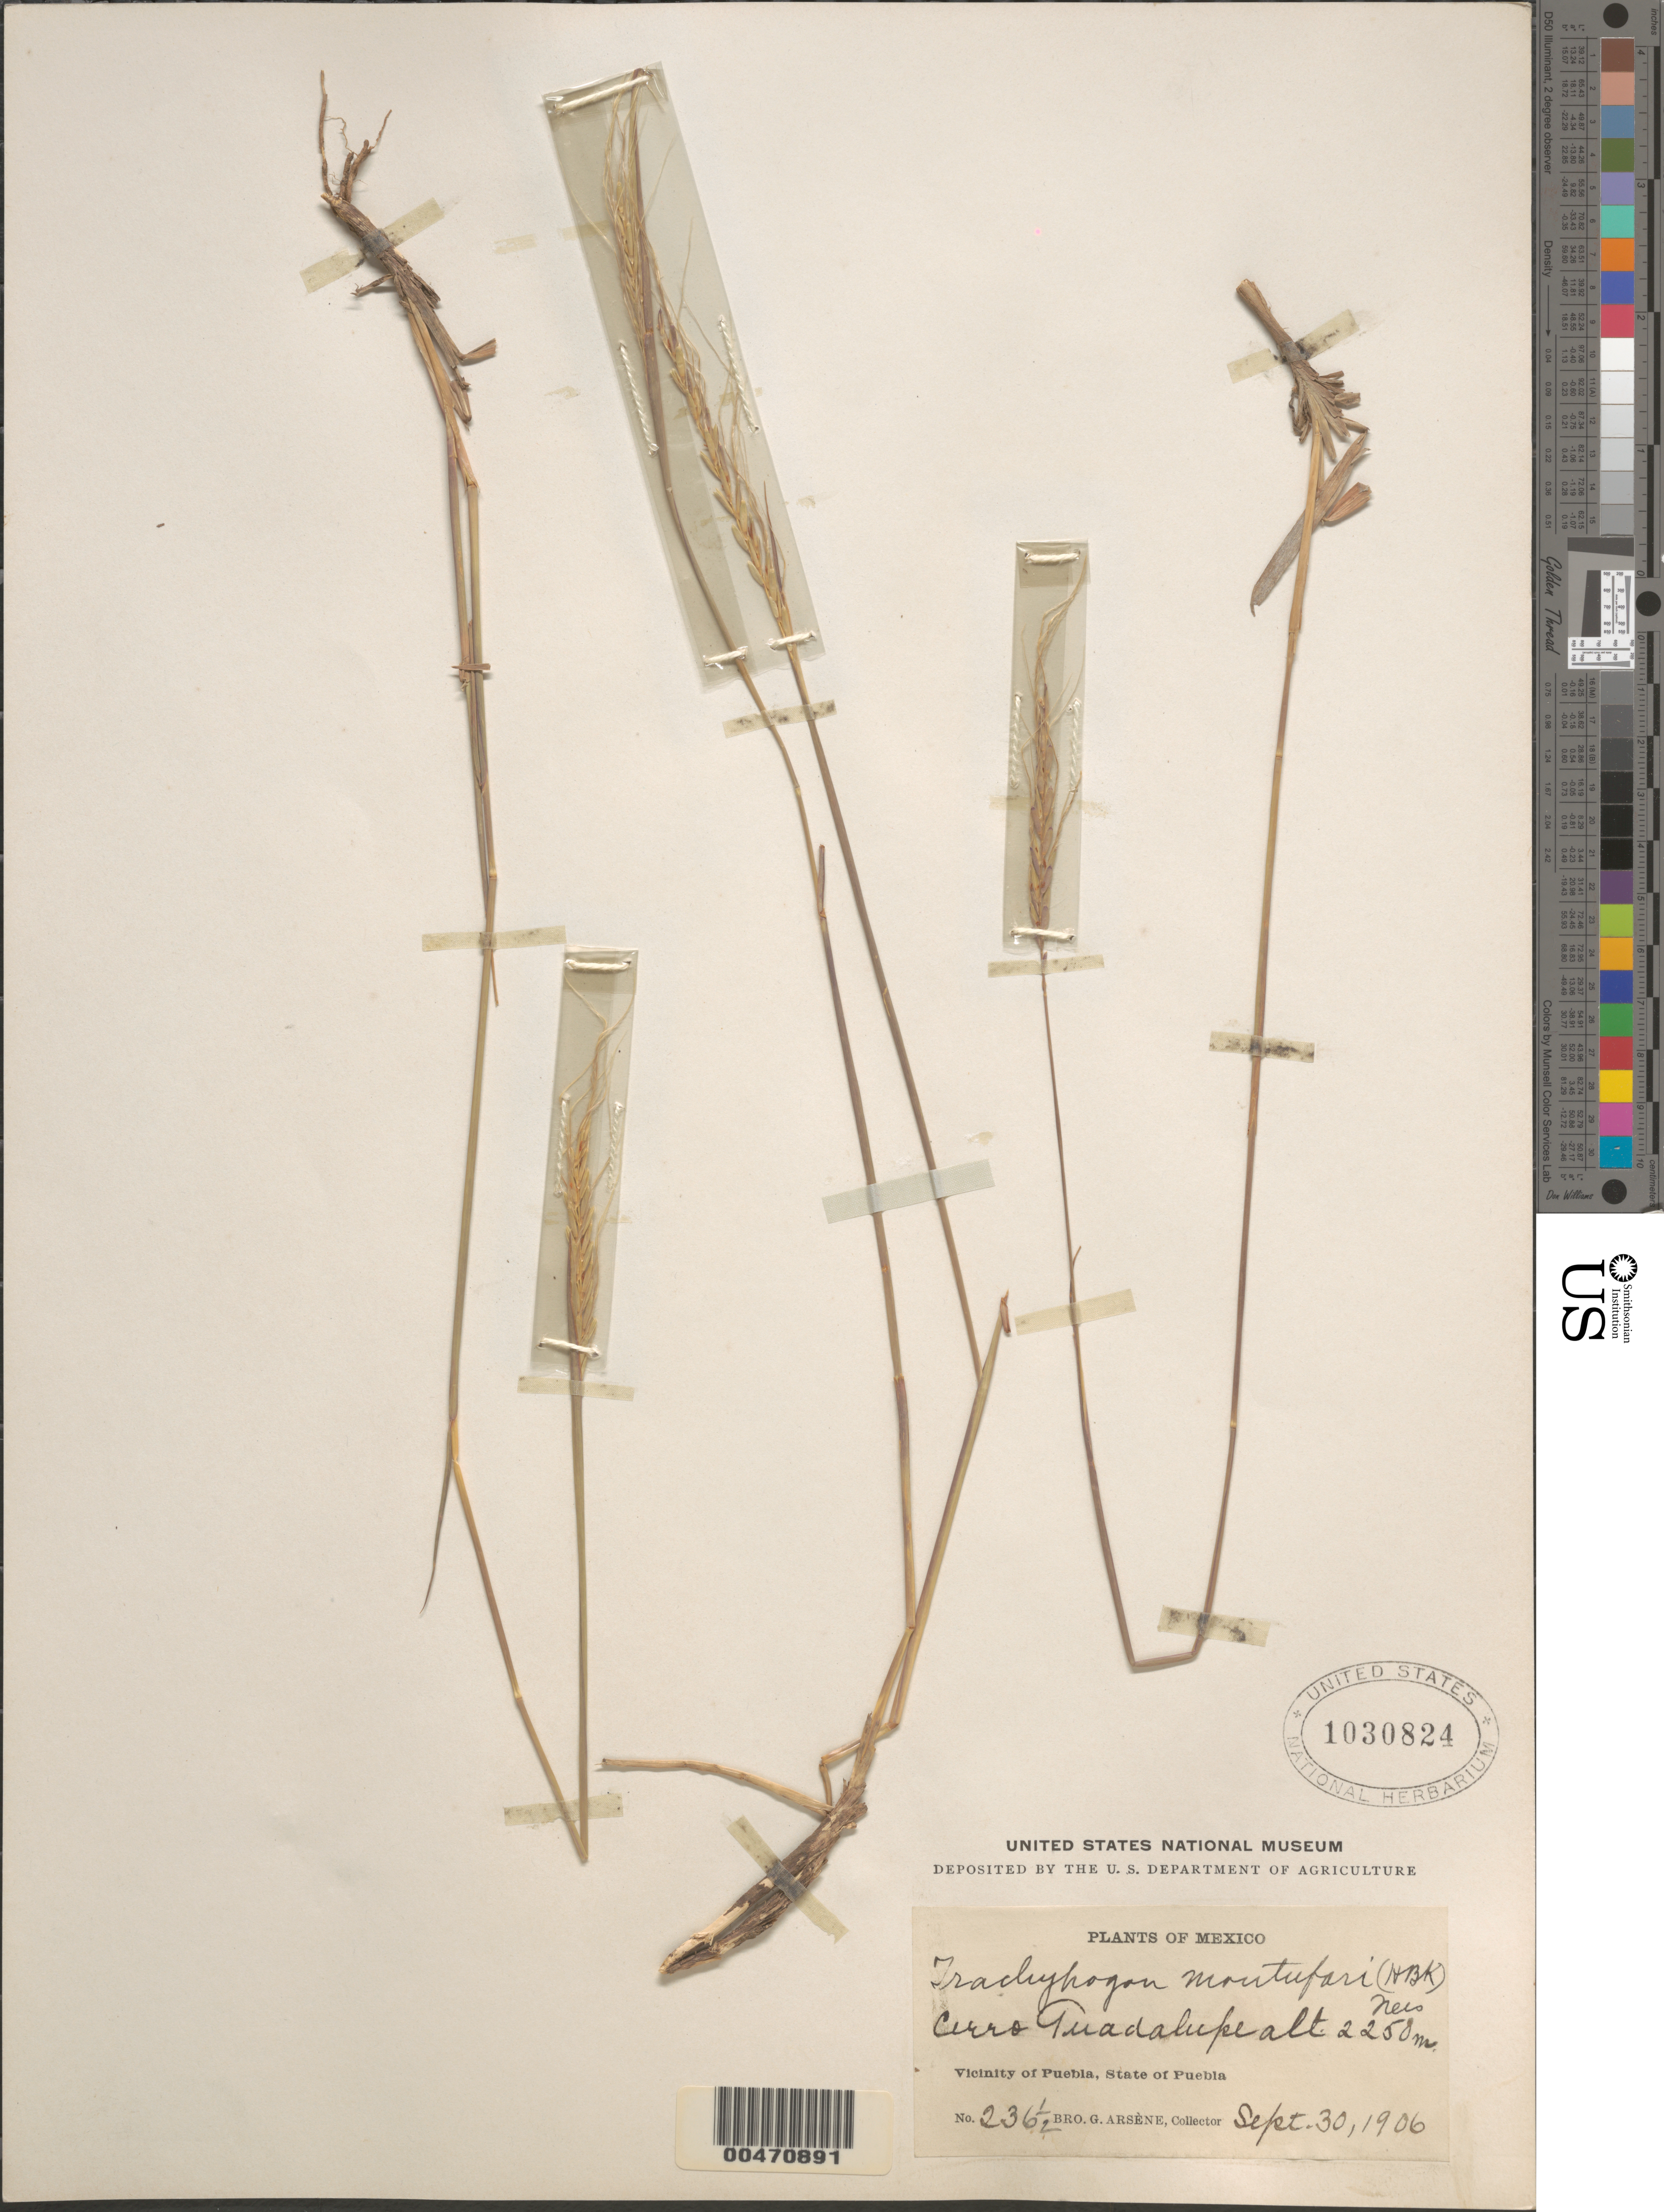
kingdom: Plantae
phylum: Tracheophyta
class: Liliopsida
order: Poales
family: Poaceae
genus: Trachypogon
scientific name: Trachypogon angustifolius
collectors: Bro. G. Arsène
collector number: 236.5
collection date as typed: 30 Sep 1906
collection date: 1906-09-30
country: Mexico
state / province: Puebla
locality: Cerro Guadalupe, vicinity of Puebla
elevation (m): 2250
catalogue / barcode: US 1030824